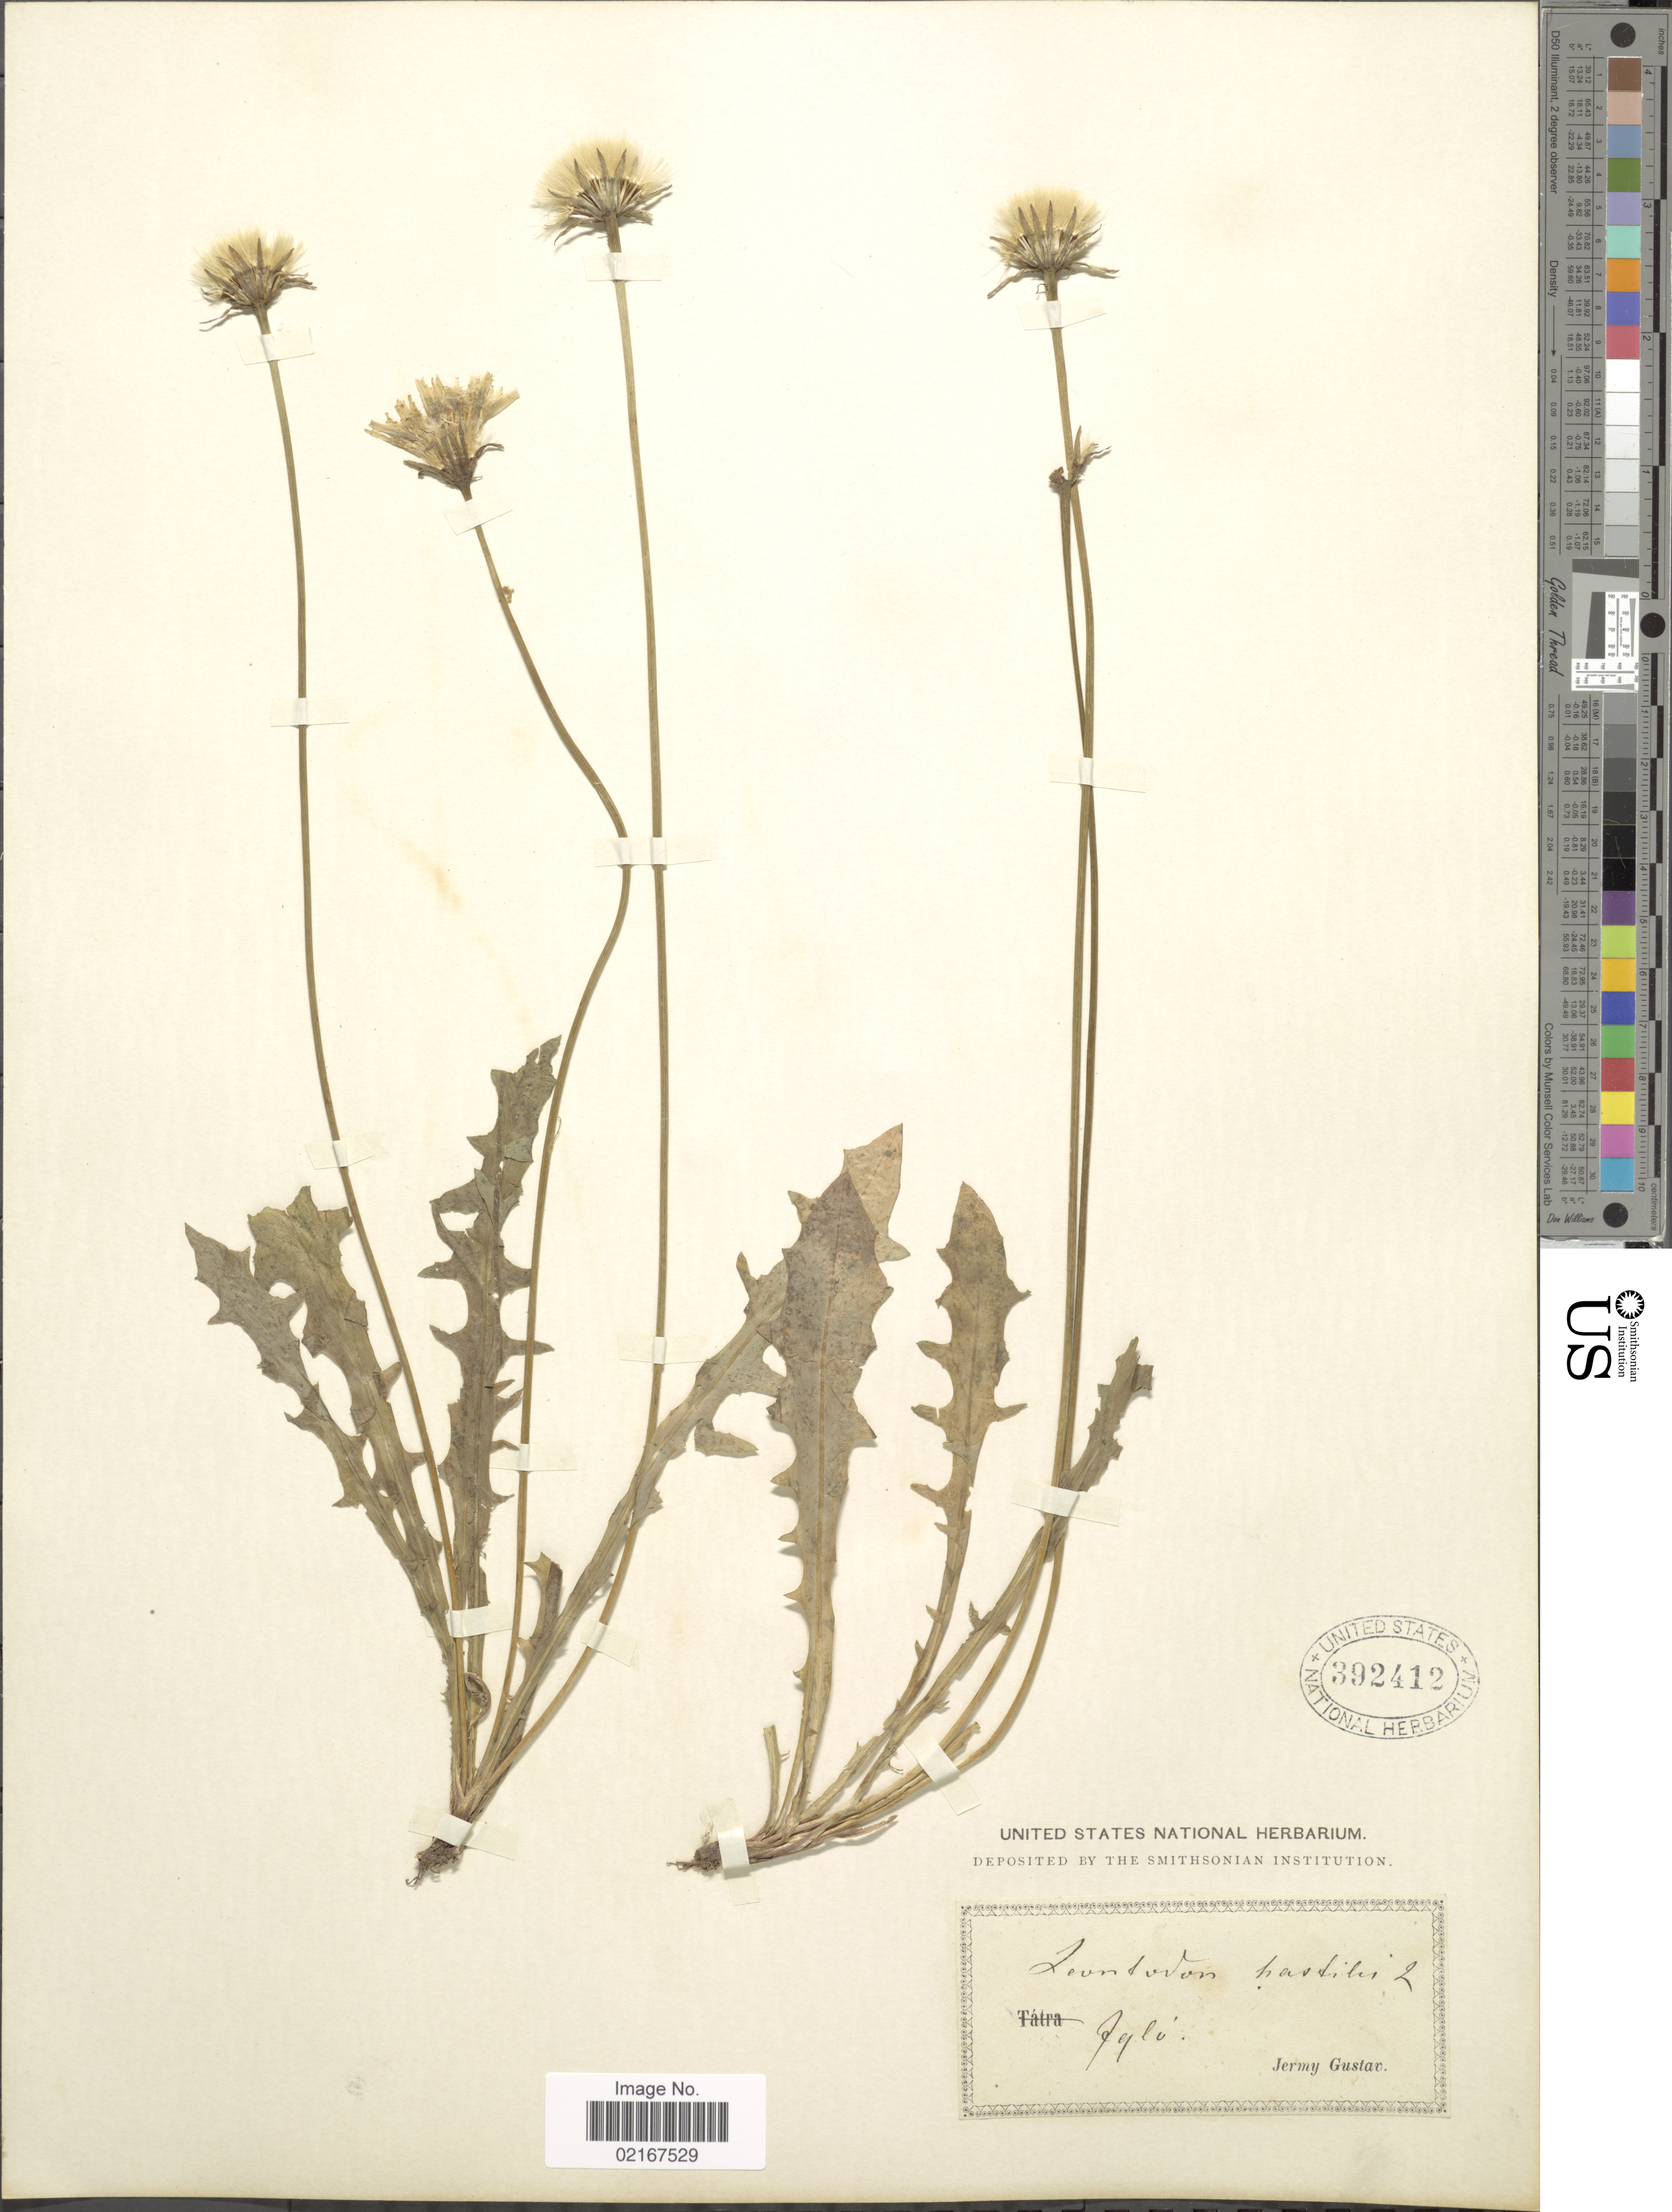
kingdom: Plantae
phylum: Tracheophyta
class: Magnoliopsida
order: Asterales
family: Asteraceae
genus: Leontodon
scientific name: Leontodon hispidus subsp. hastilis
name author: (L.) Pawlowska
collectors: J. Gustav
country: Slovakia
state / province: Kosicky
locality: Fglo [interpreted] [unsure placement]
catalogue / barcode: US 392412